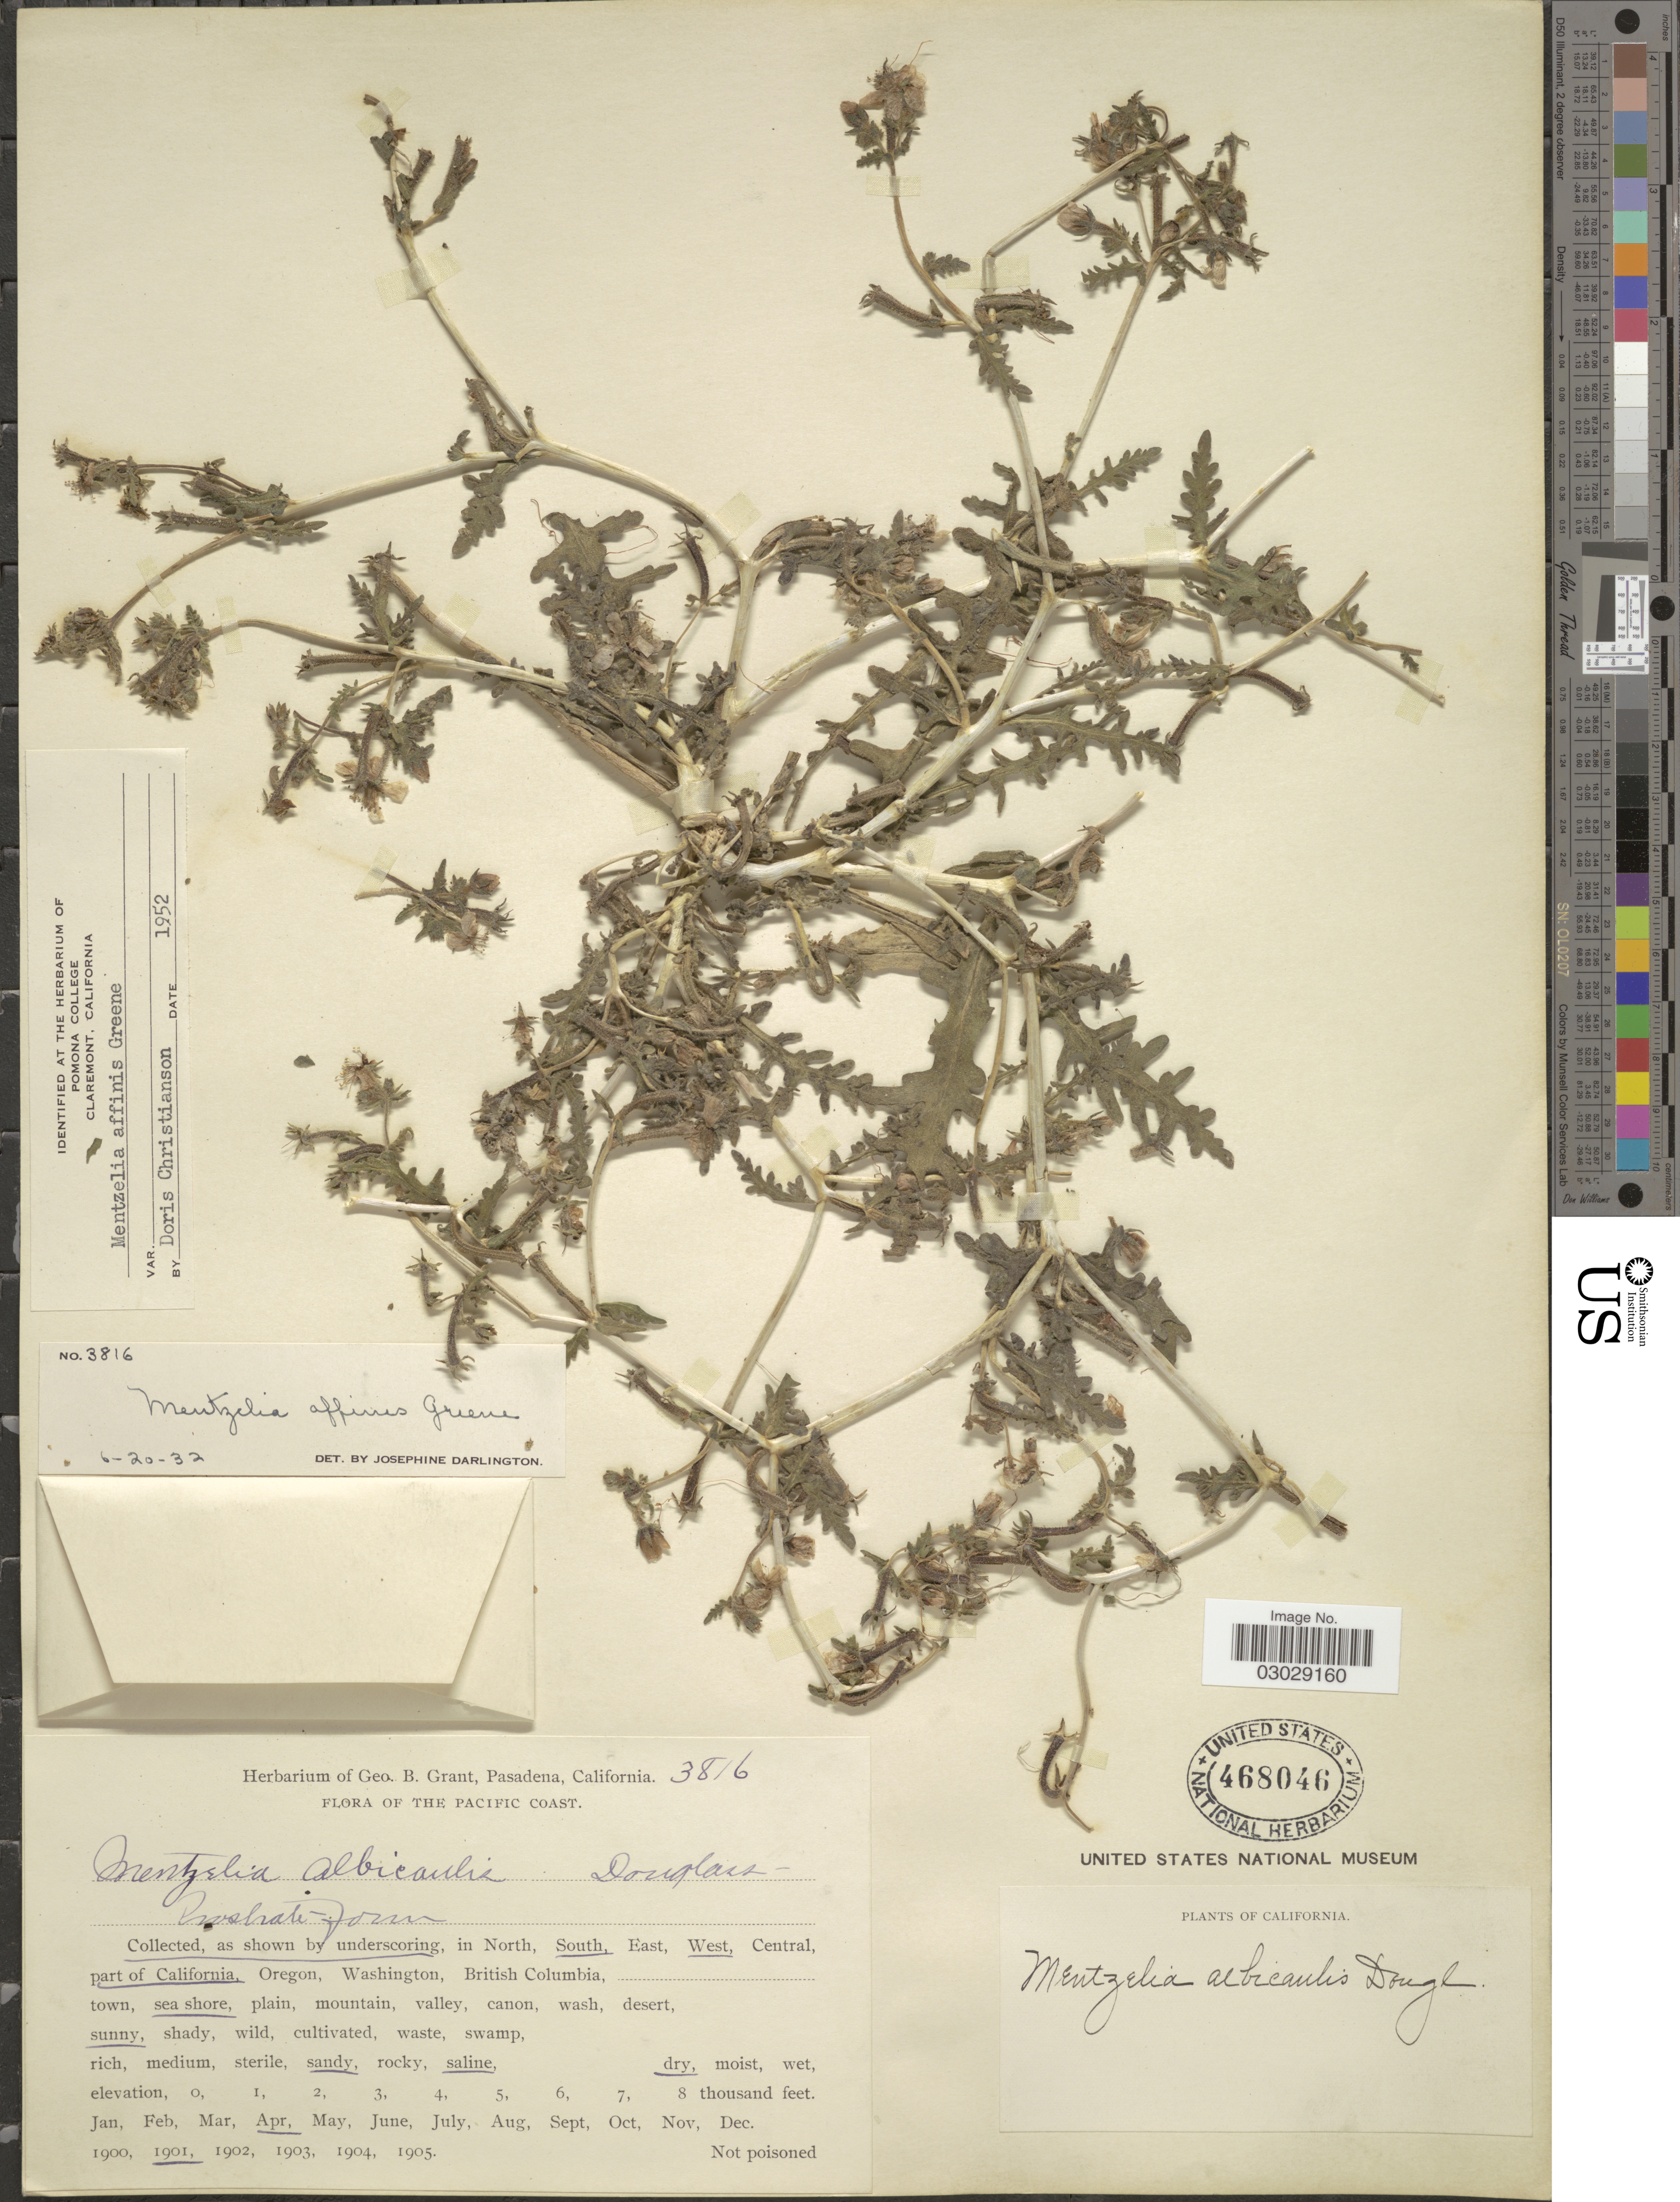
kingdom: Plantae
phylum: Tracheophyta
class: Magnoliopsida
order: Cornales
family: Loasaceae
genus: Mentzelia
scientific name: Mentzelia affinis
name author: Greene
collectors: ex herb. Geo. B. Grant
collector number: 3816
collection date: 1901-04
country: United States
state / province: California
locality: The Pacific Coast. South, West, part of California.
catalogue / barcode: US 468046